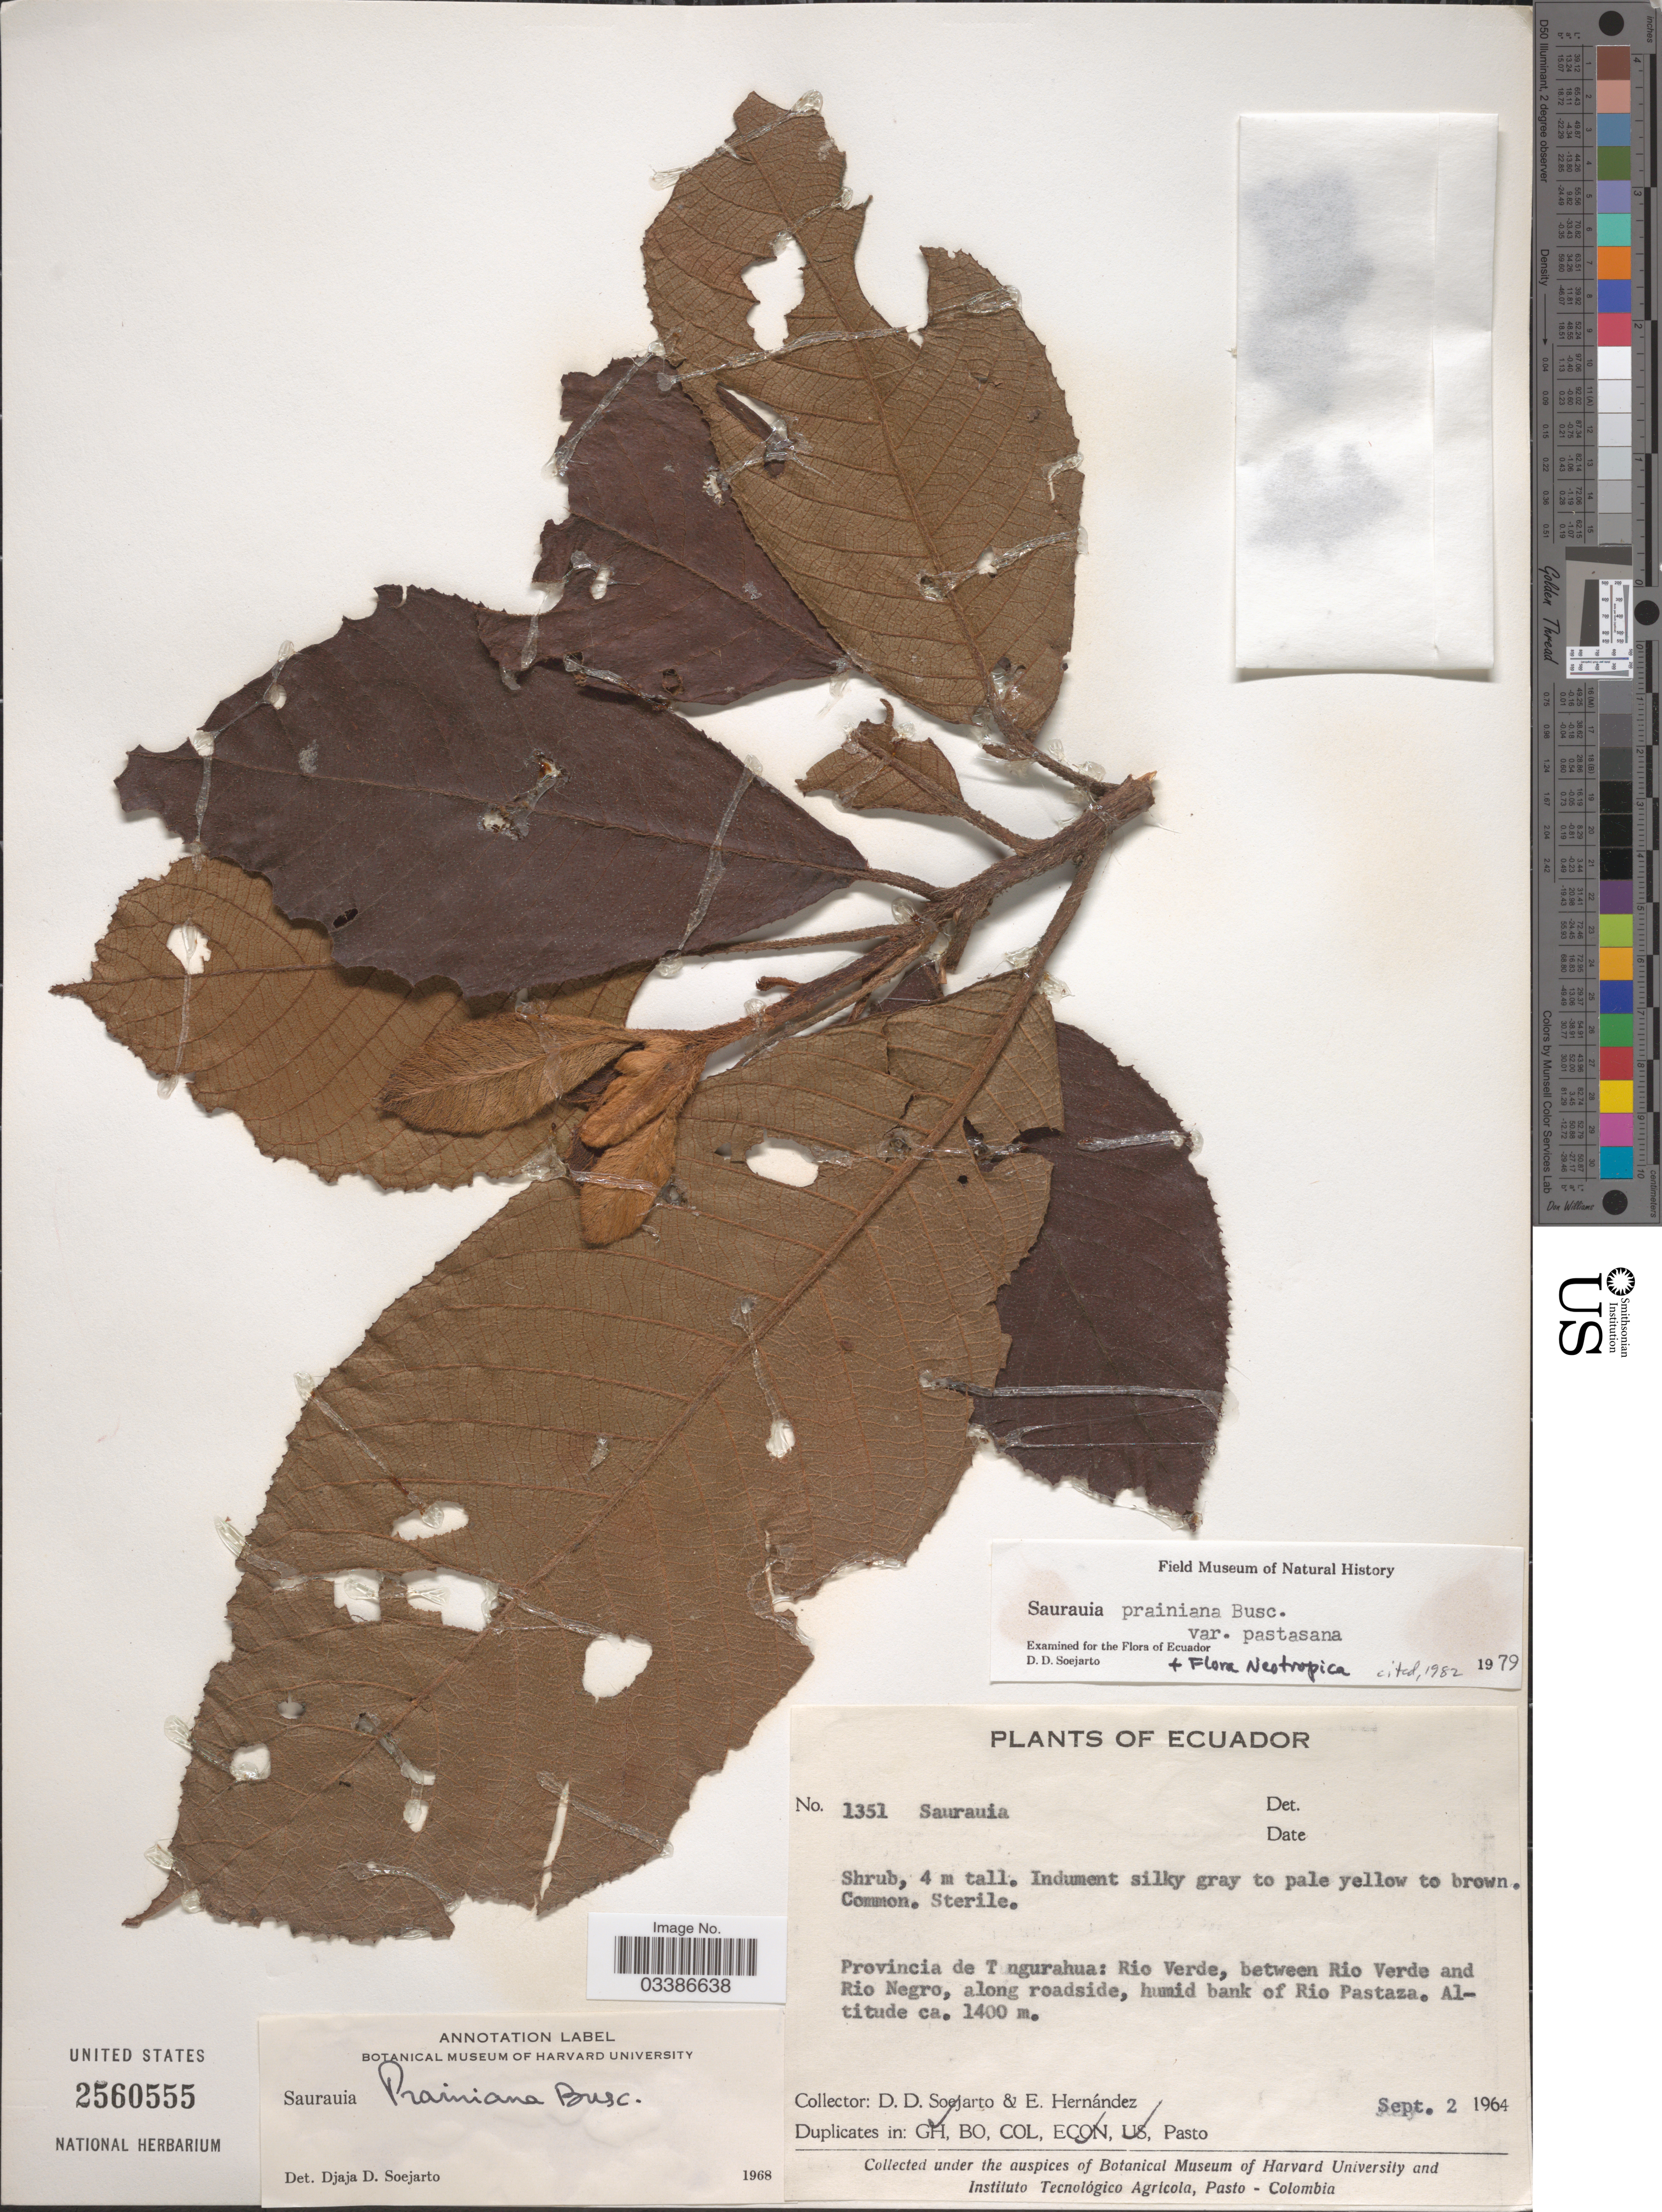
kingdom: Plantae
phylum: Tracheophyta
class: Magnoliopsida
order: Ericales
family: Actinidiaceae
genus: Saurauia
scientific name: Saurauia prainiana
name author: Buscal.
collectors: E. Hernández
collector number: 1351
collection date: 1964-09-02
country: Ecuador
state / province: Tungurahua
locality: Rio Verde, between Rio Verde and Rio Negro, along roadside, humid bank of Rio Pastaza.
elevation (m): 1400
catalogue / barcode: US 2560555